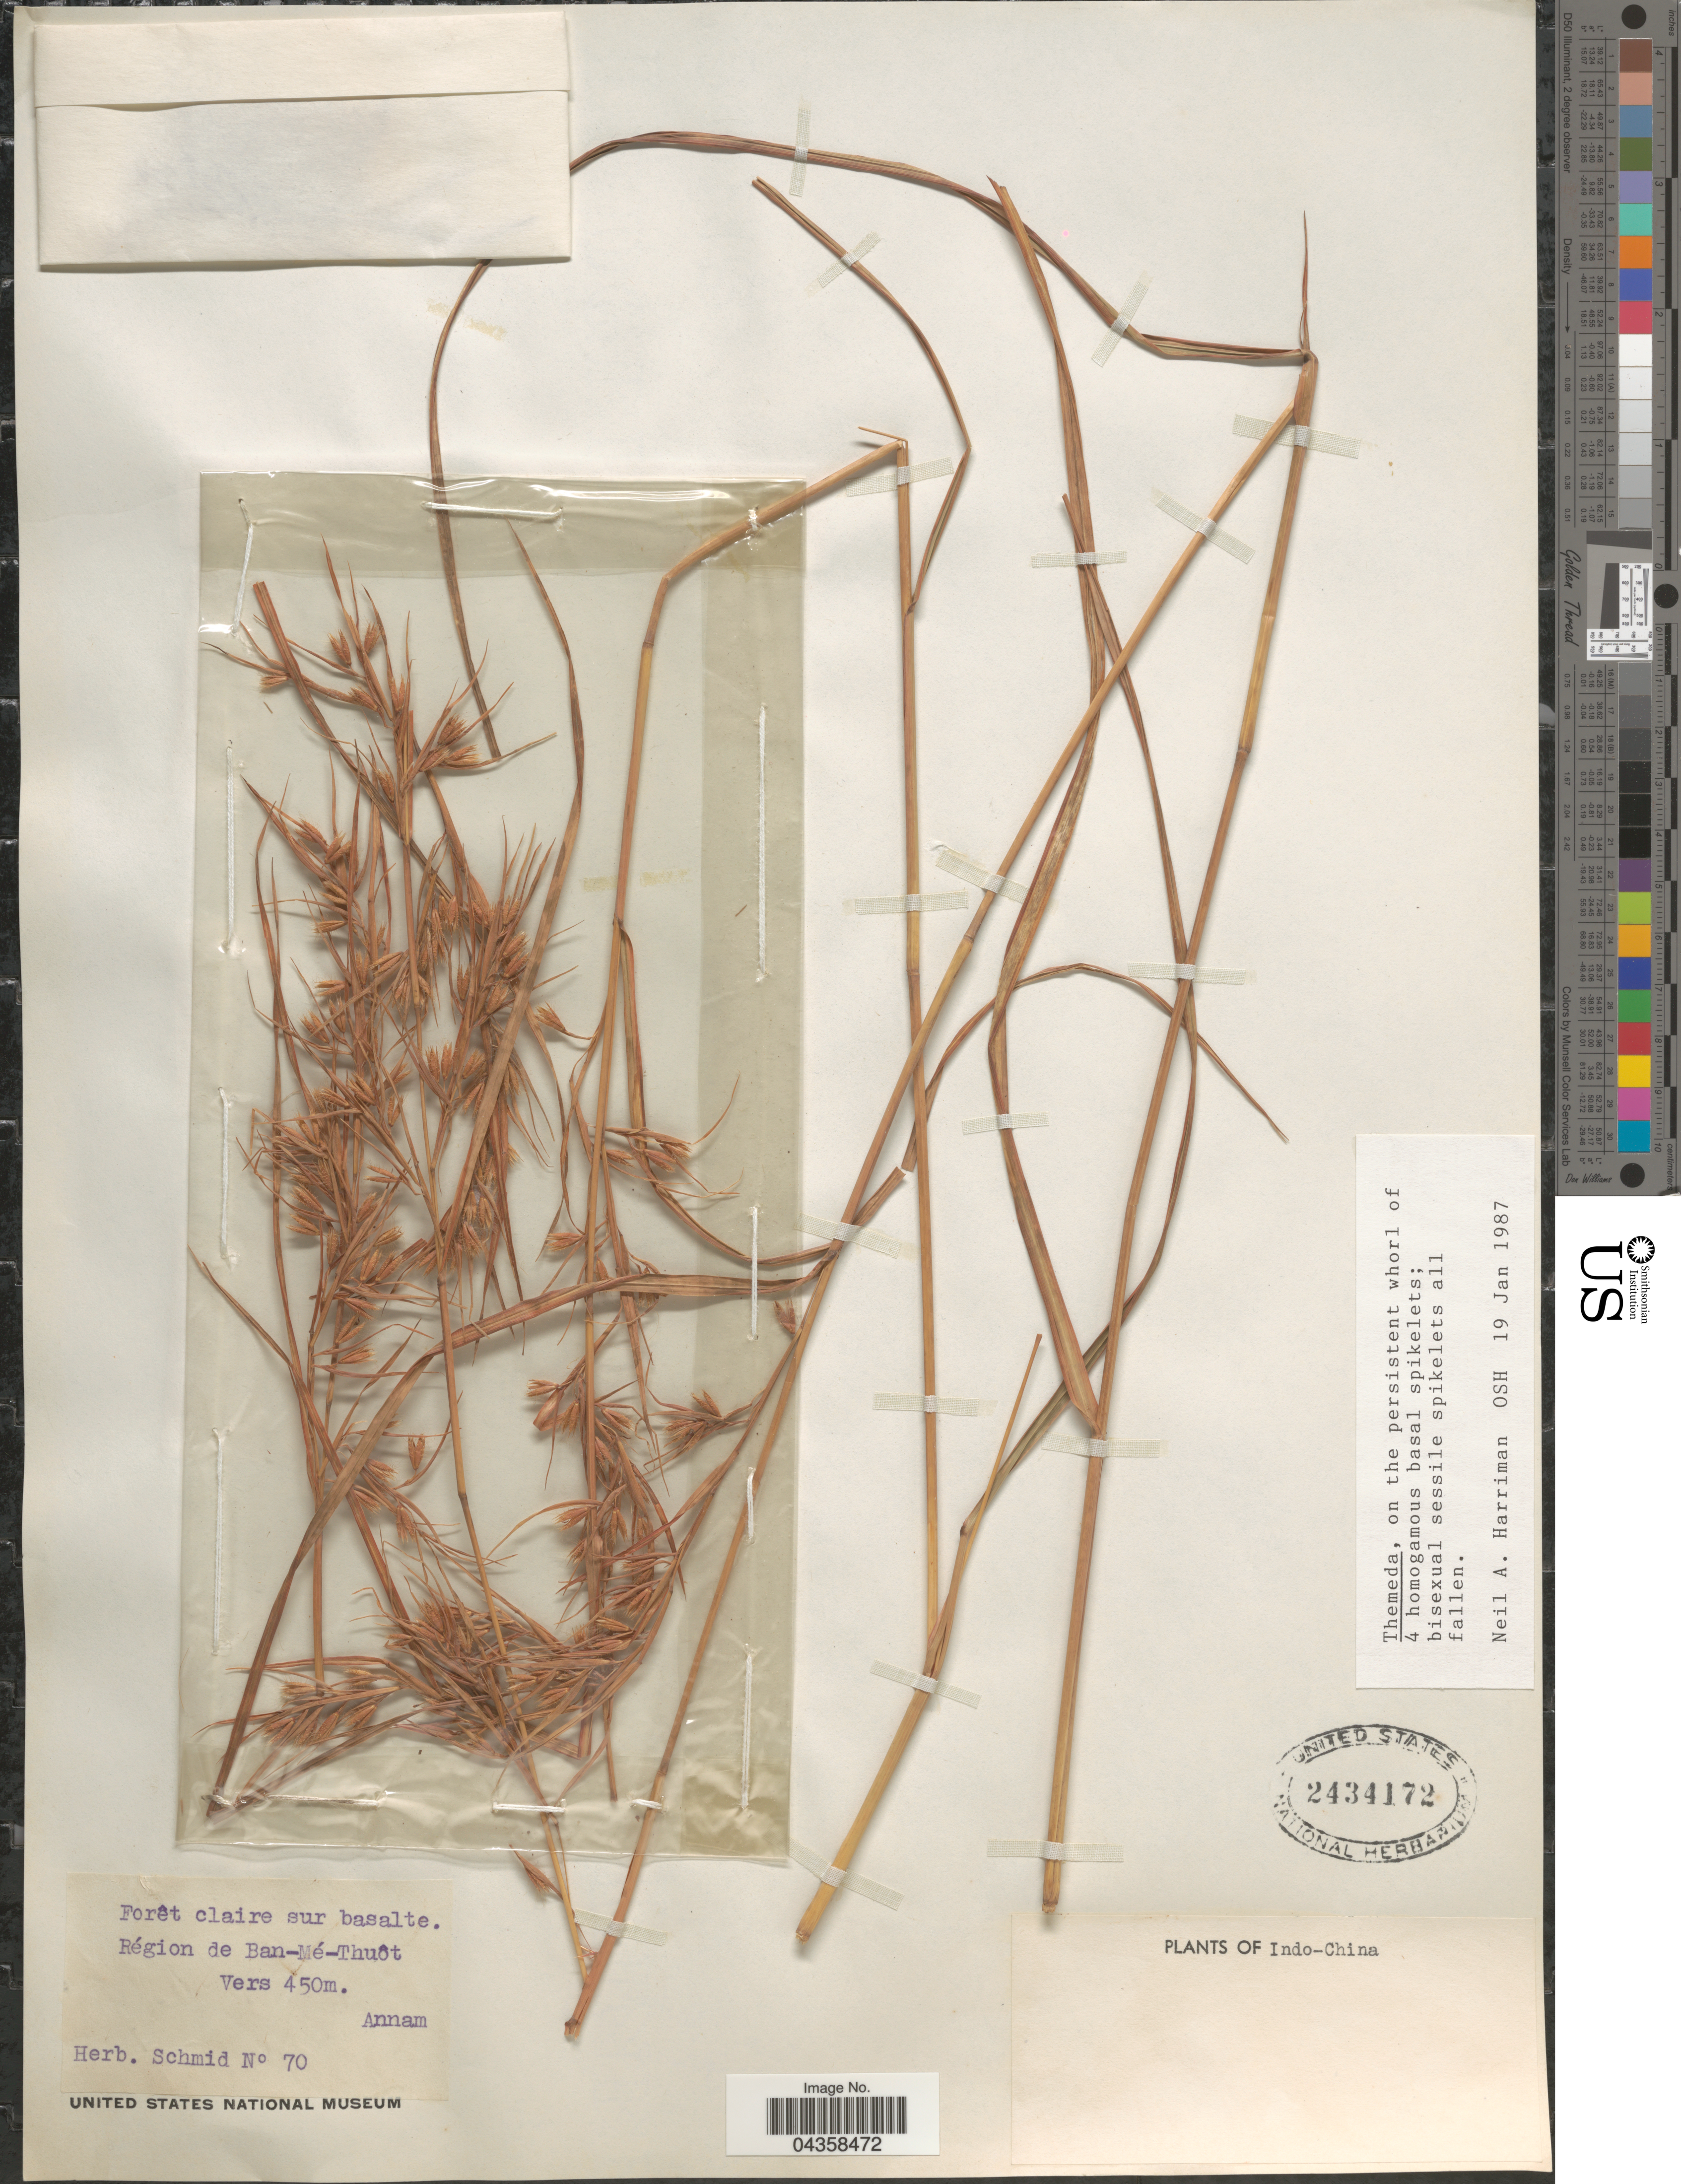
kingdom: Plantae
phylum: Tracheophyta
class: Liliopsida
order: Poales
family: Poaceae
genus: Themeda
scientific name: Themeda sp.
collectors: Ex herb. Schmid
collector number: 70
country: Vietnam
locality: Forêt claire sur basalte. Région de Ban-Mé-Thuôt. Annam. Indo-China.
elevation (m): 450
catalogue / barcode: US 2434172